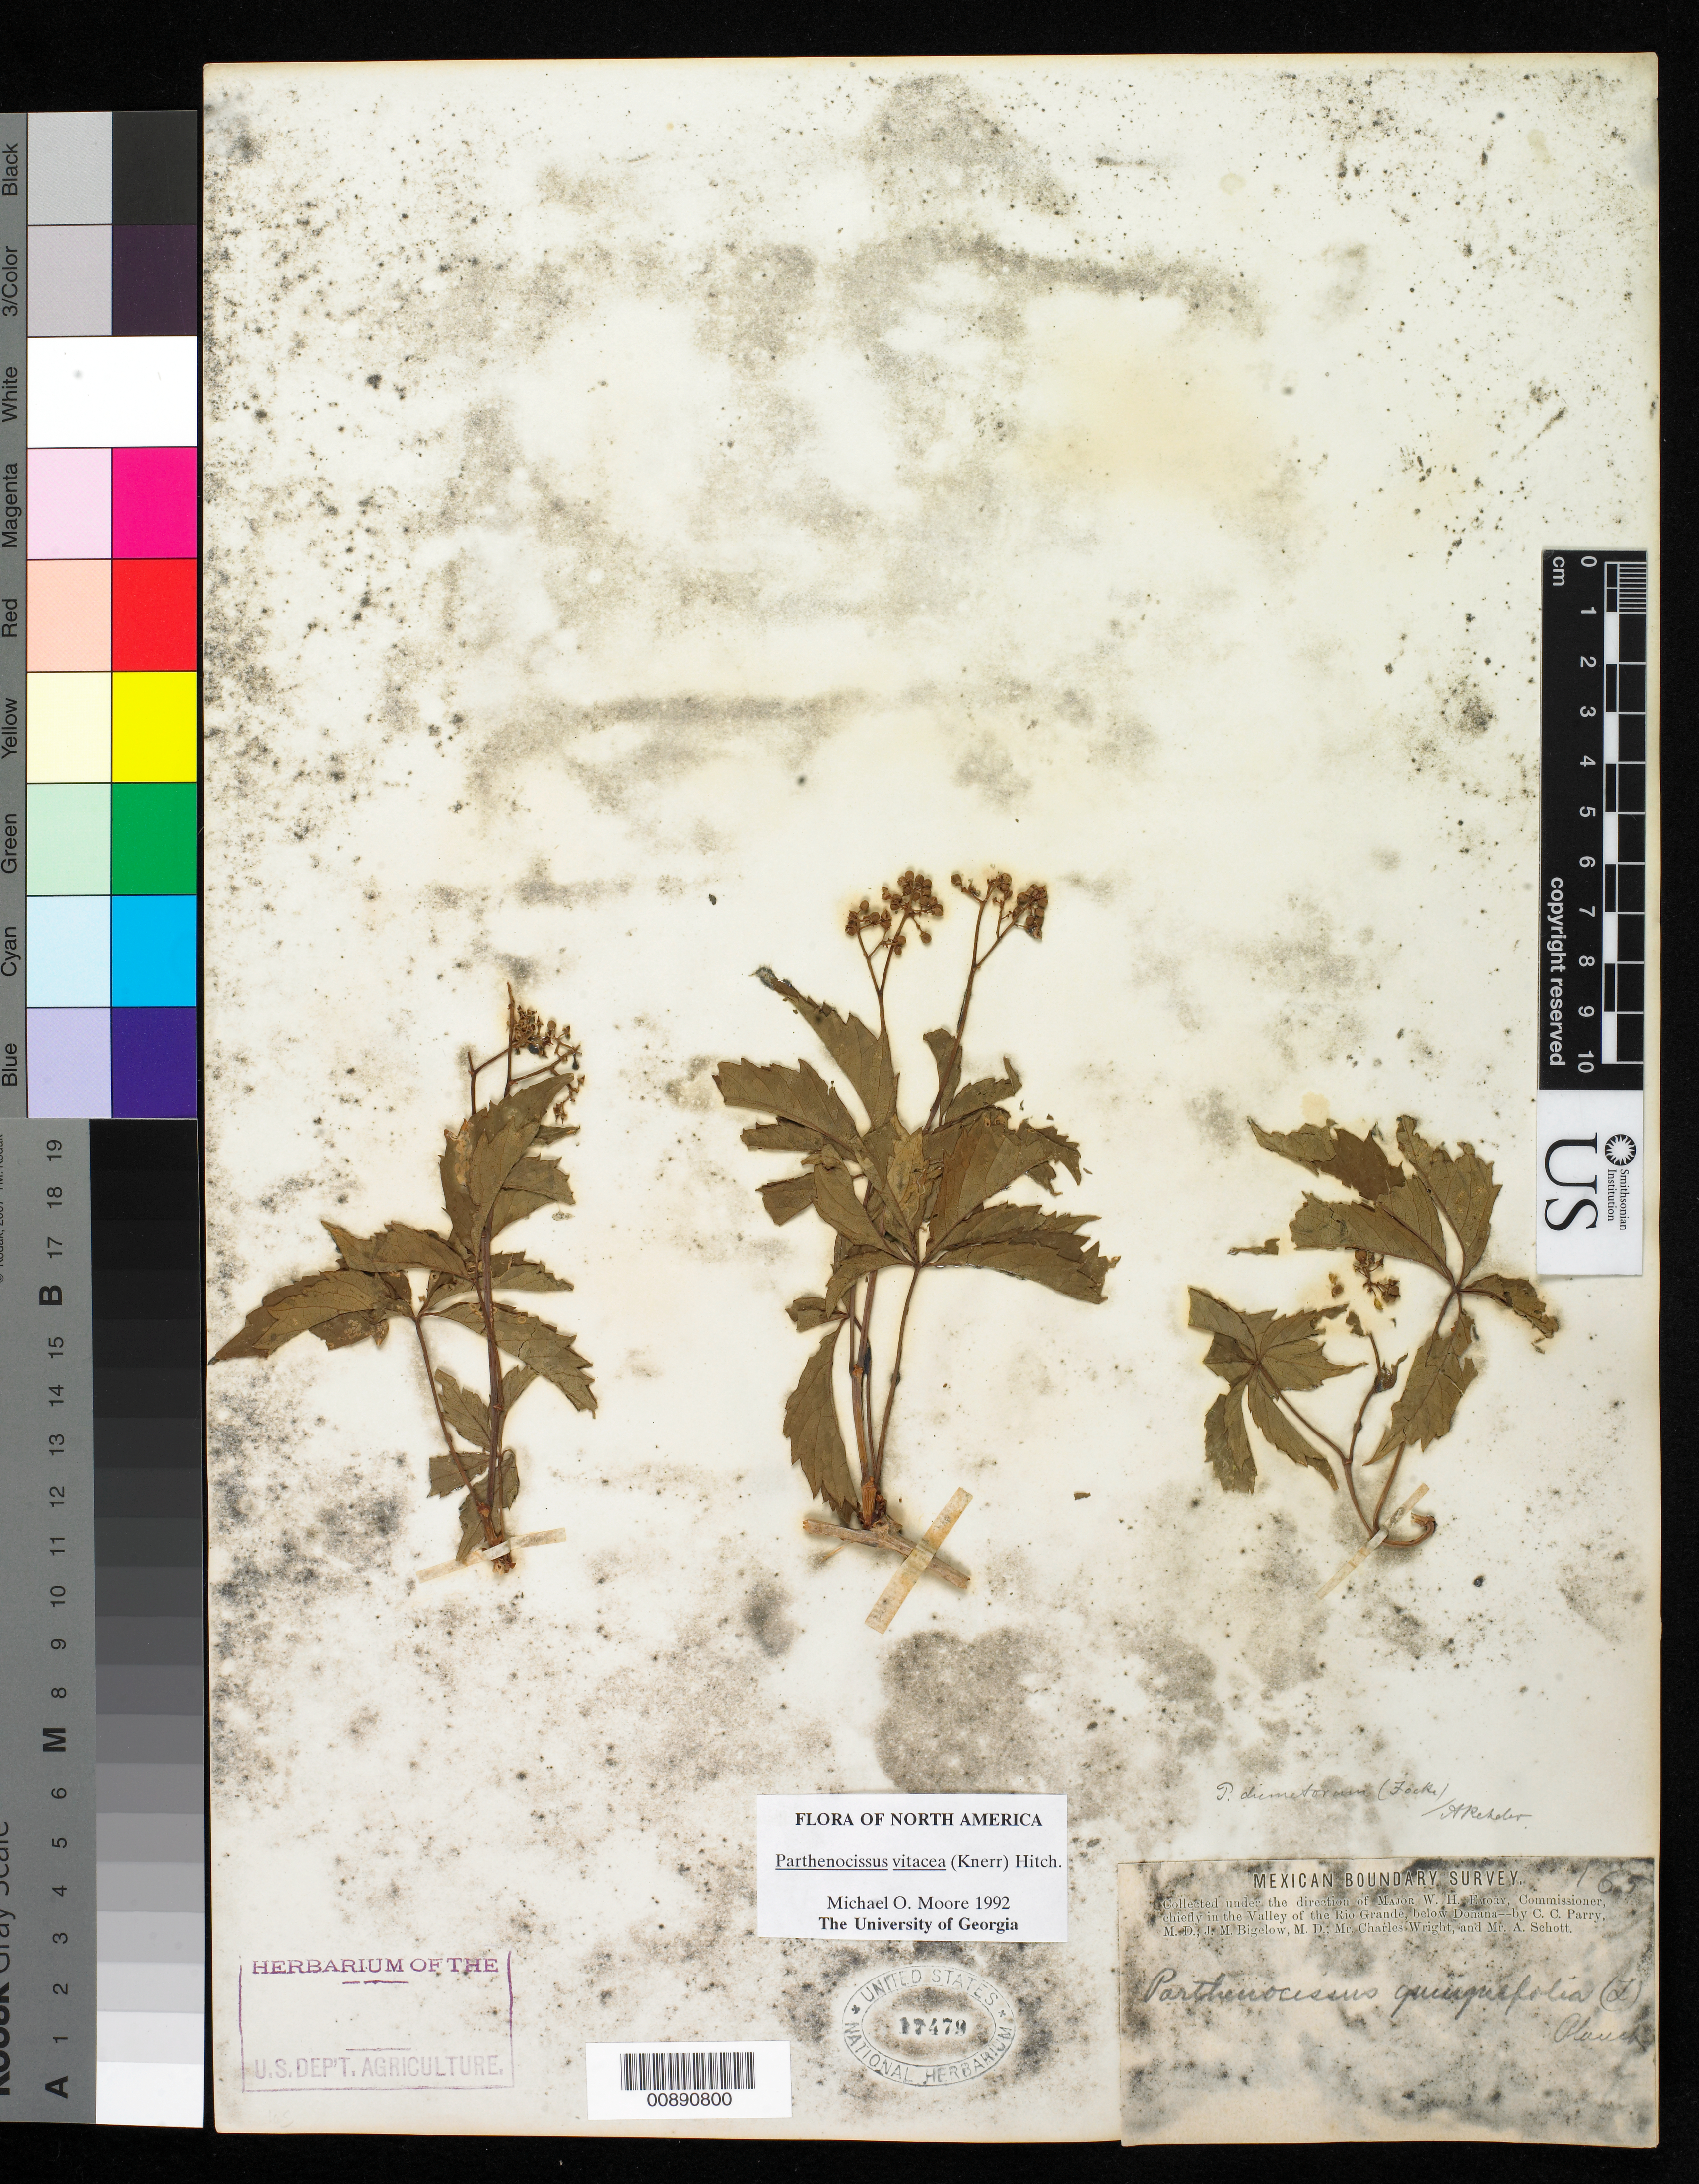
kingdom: Plantae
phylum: Tracheophyta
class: Magnoliopsida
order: Vitales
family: Vitaceae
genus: Parthenocissus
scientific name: Parthenocissus vitacea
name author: (Knerr) Hitchc.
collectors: C. C. Parry, J. M. Bigelow, C. Wright & A. C. V. Schott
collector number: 165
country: United States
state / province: New Mexico / Texas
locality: Valley of the Rio Grande, below Doñana.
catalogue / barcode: US 17479